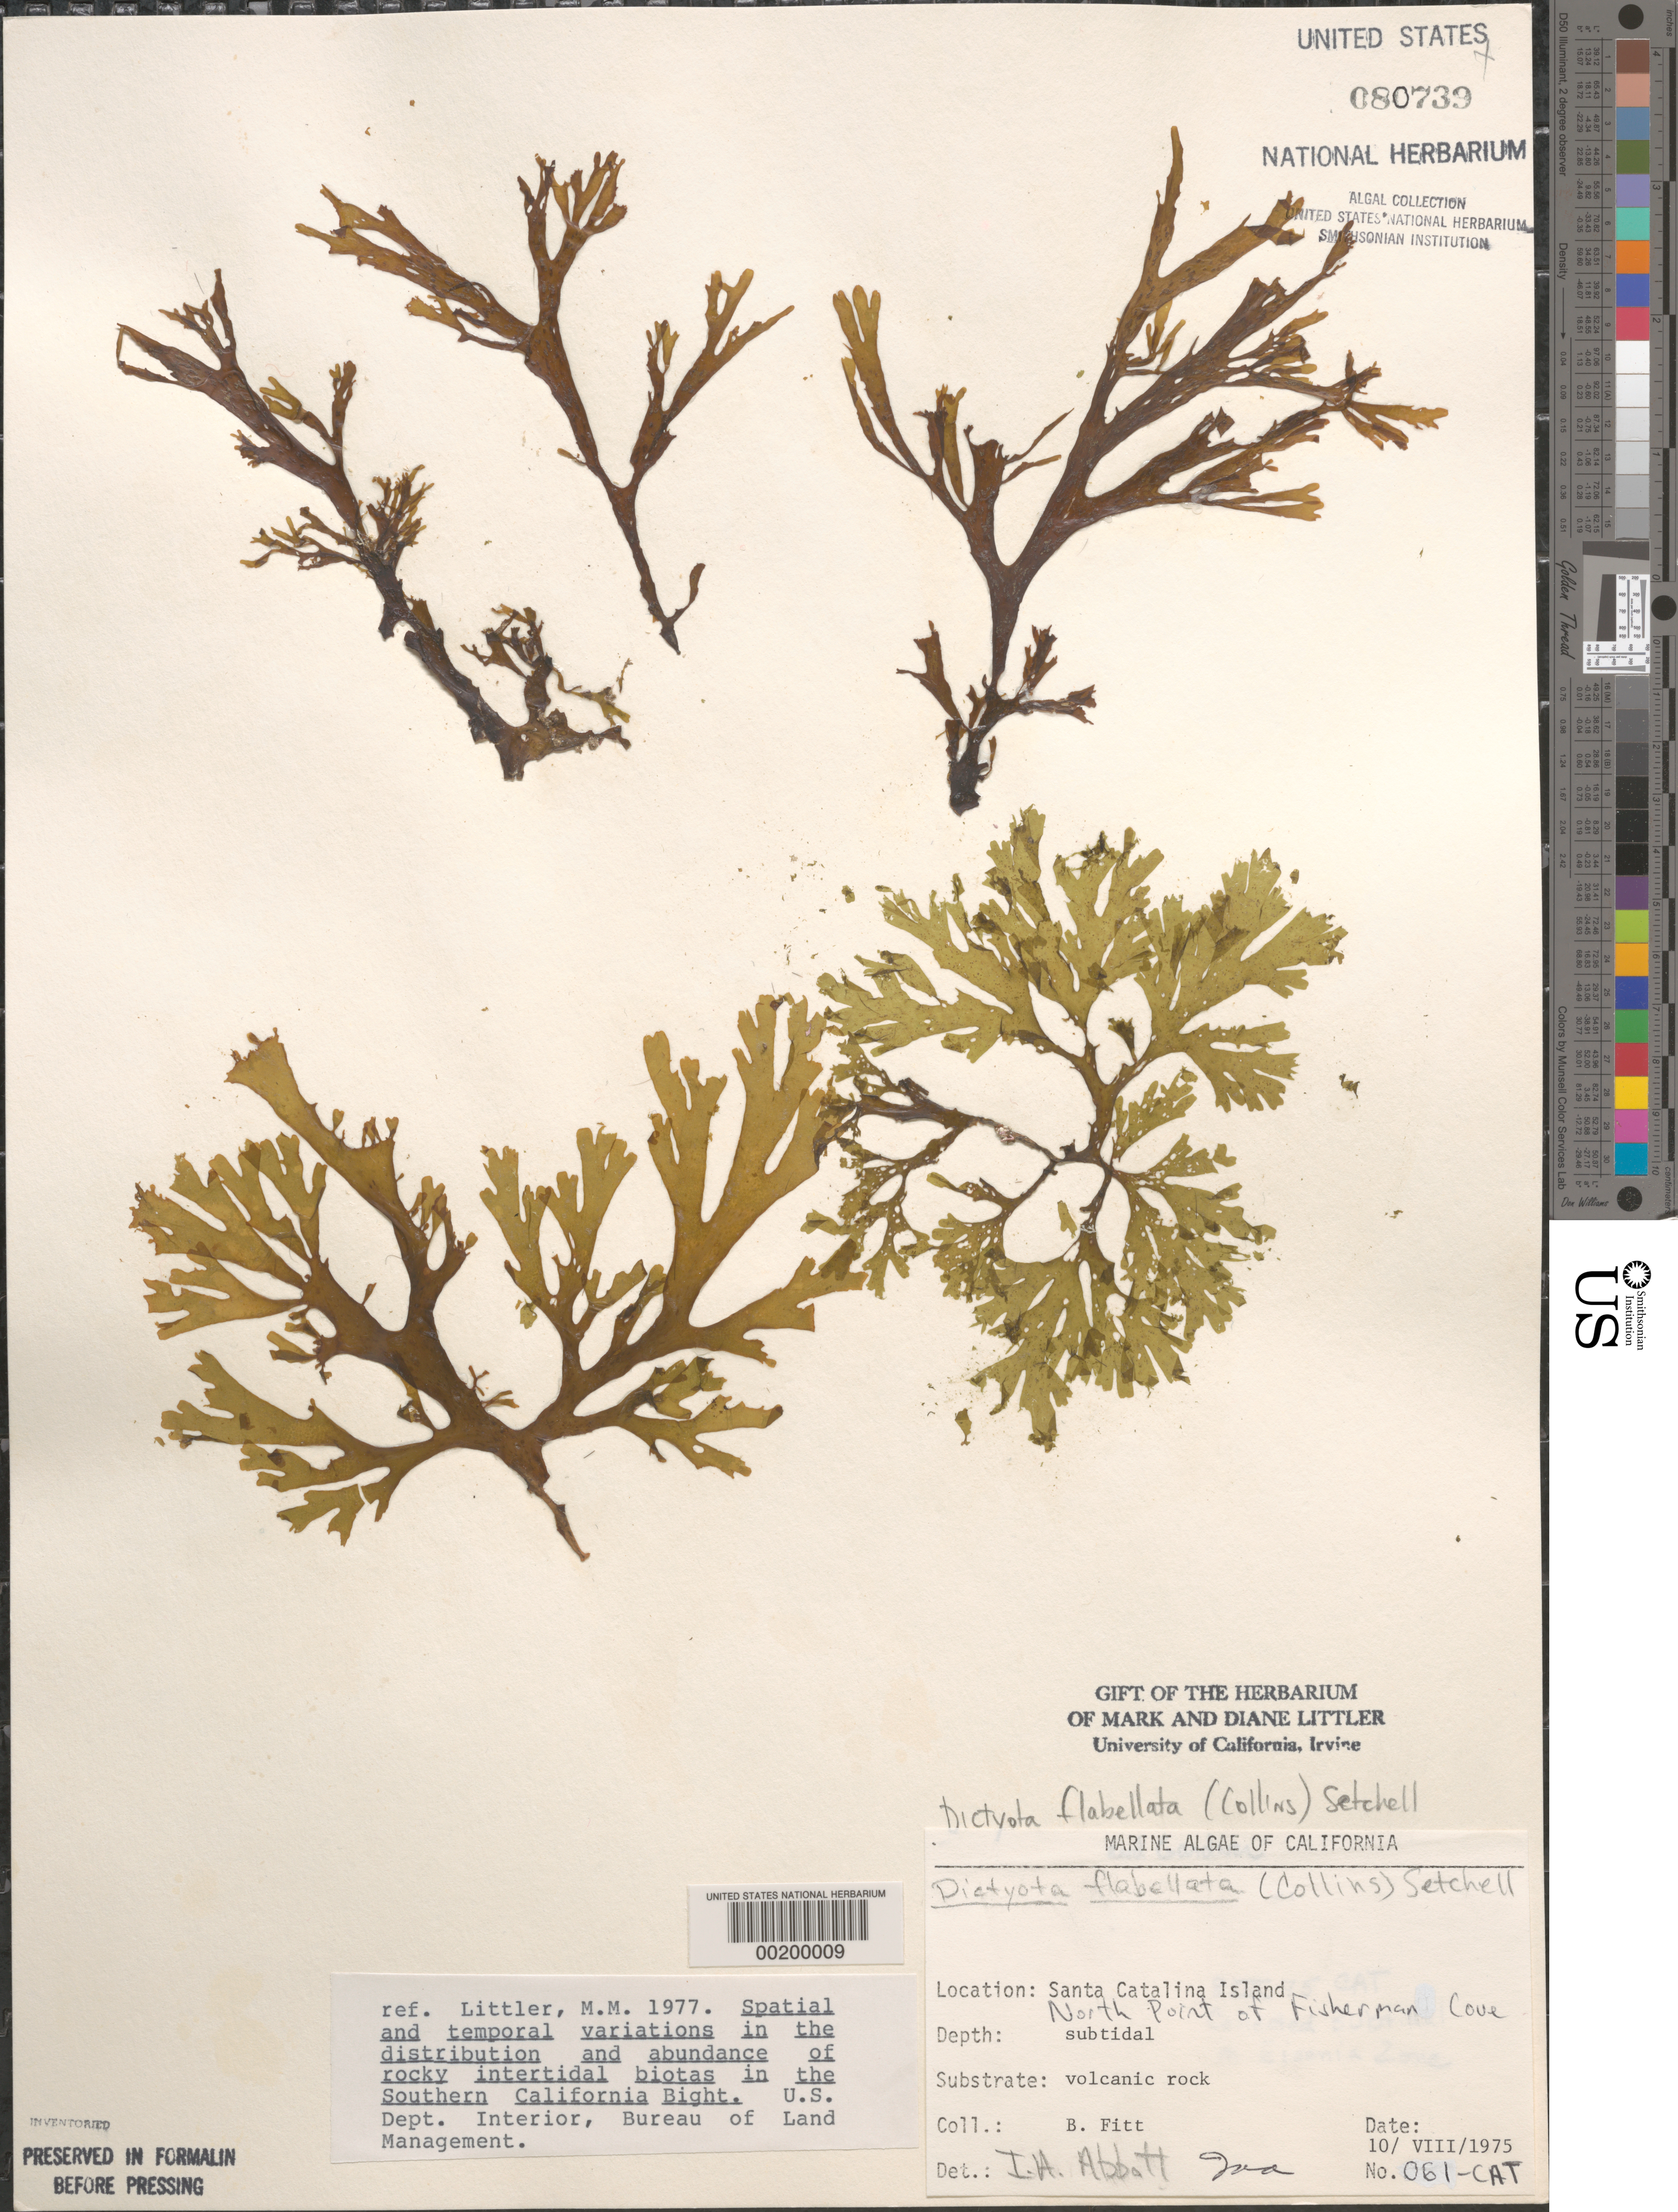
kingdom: Chromista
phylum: Ochrophyta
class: Phaeophyceae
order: Dictyotales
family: Dictyotaceae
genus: Dictyota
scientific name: Dictyota flabellata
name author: (Collins) Setch. & N.L. Gardner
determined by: Abbott, Isabella A.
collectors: W. Fitt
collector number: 061-CAT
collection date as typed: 10 Aug 1975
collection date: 1975-08-10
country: United States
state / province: California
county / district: Los Angeles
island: Santa Catalina Island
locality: Fishermen Cove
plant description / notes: BLM-SOCALBIGHT Rocky Intertidal Survey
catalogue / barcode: US 80739